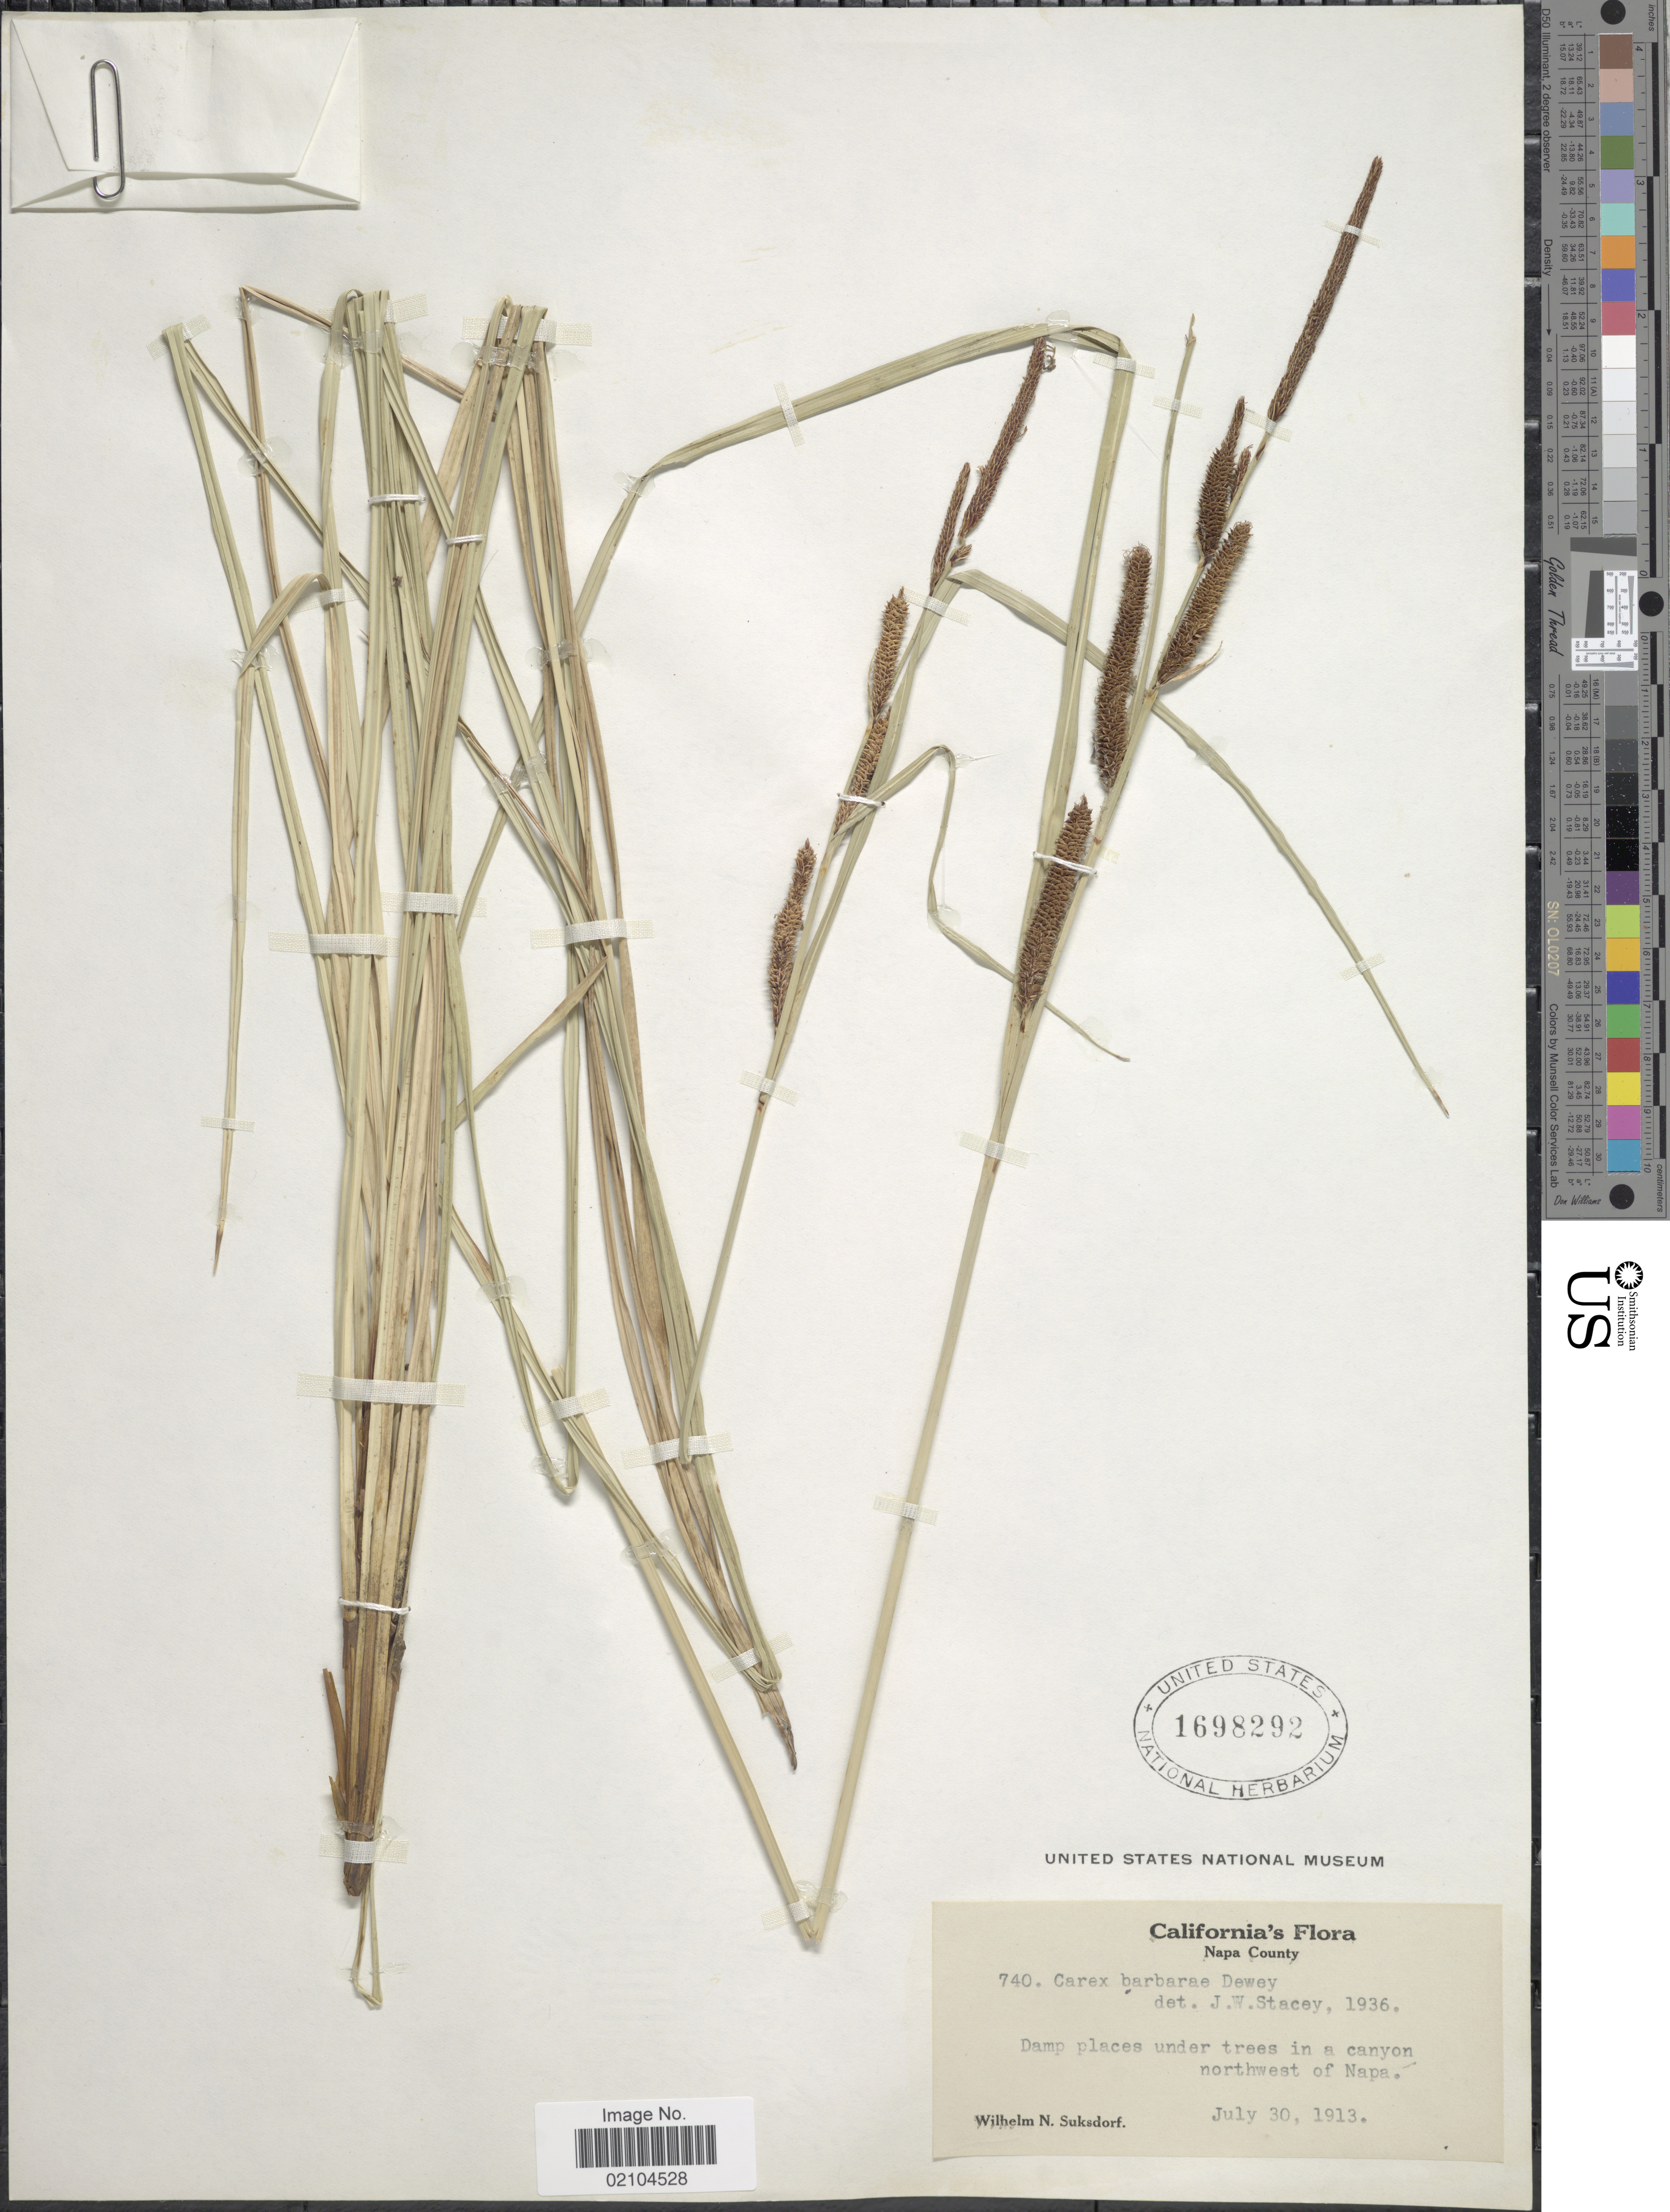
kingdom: Plantae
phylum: Tracheophyta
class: Liliopsida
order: Poales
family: Cyperaceae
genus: Carex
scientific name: Carex barbarae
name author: Dewey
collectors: W. N. Suksdorf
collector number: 740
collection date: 1913-07-30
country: United States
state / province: California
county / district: Napa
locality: Napa County, damp places under trees in a canyon northwest of Napa.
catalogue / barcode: US 1698292